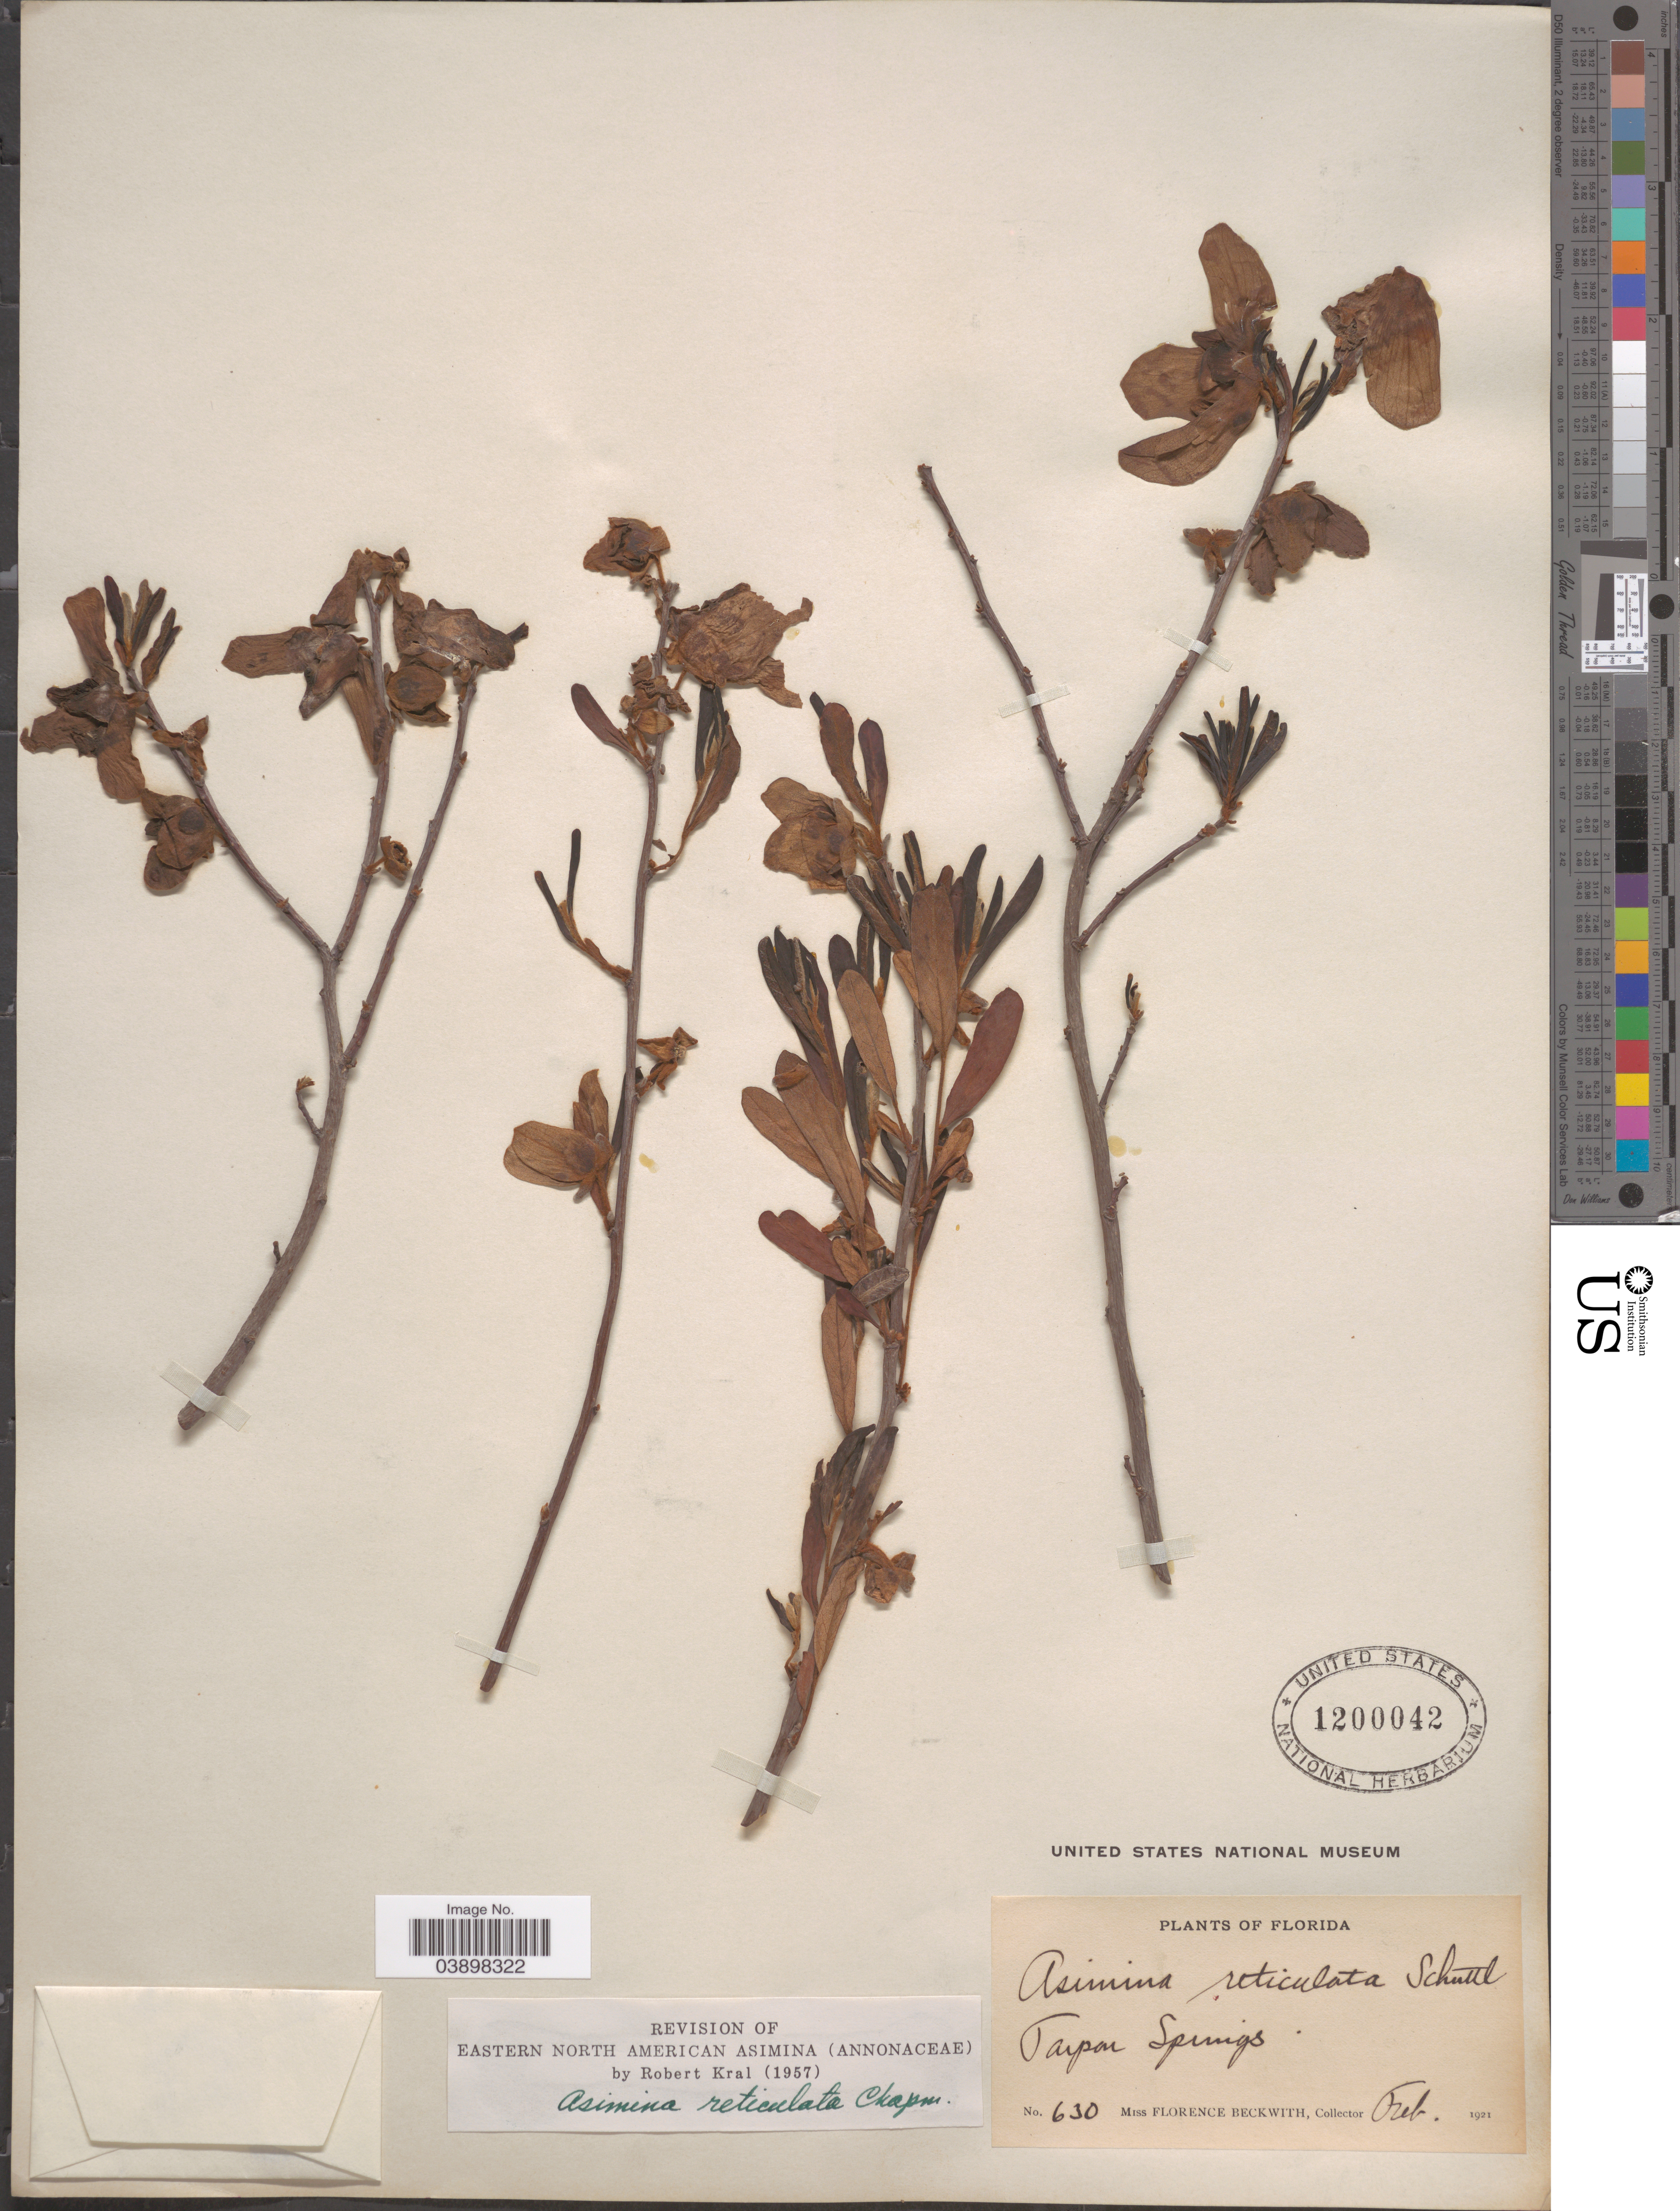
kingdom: Plantae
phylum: Tracheophyta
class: Magnoliopsida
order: Magnoliales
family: Annonaceae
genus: Asimina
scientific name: Asimina reticulata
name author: (Shuttlew.) Chapm.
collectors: F. Beckwith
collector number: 630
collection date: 1921-02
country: United States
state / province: Florida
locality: Tarpar Springs.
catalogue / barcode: US 1200042